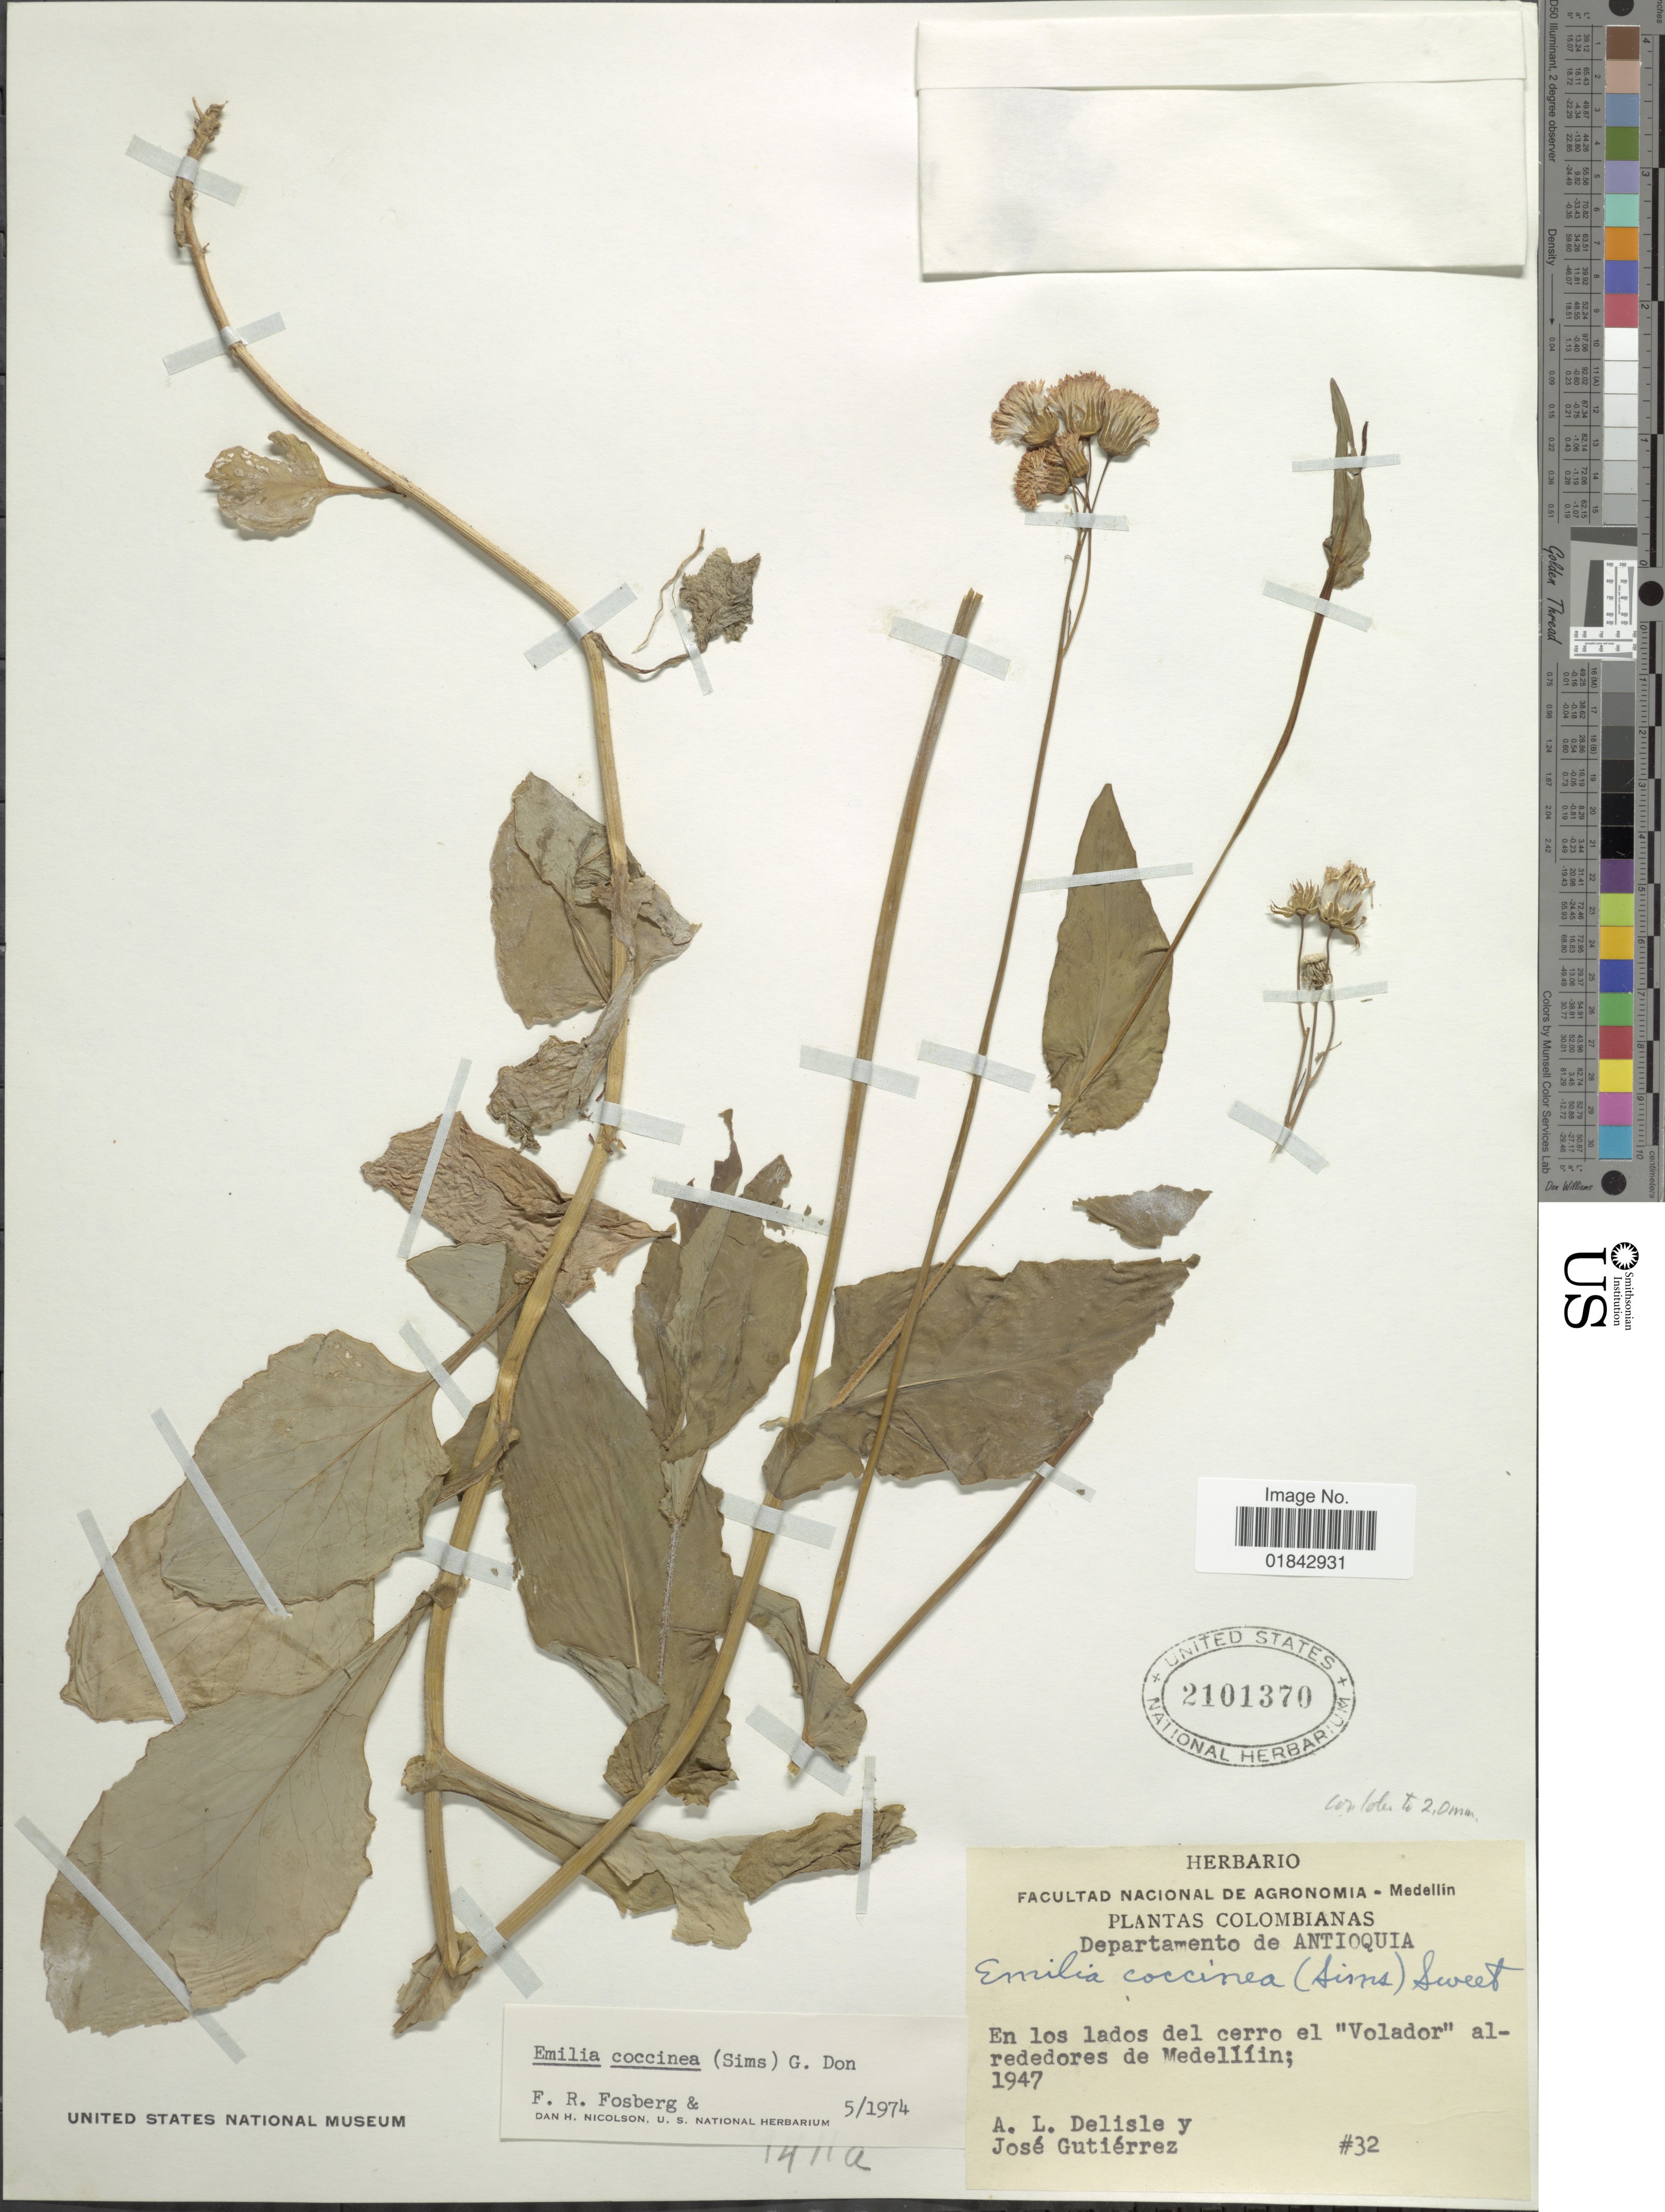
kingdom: Plantae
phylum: Tracheophyta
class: Magnoliopsida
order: Asterales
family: Asteraceae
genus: Emilia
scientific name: Emilia coccinea (Sims) Sweet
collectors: A. Delisle & J. Gutiérrez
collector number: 32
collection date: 1947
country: Colombia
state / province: Antioquia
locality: En los lados del cerro el "Volador" alrededores de Medellín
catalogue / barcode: US 2101370